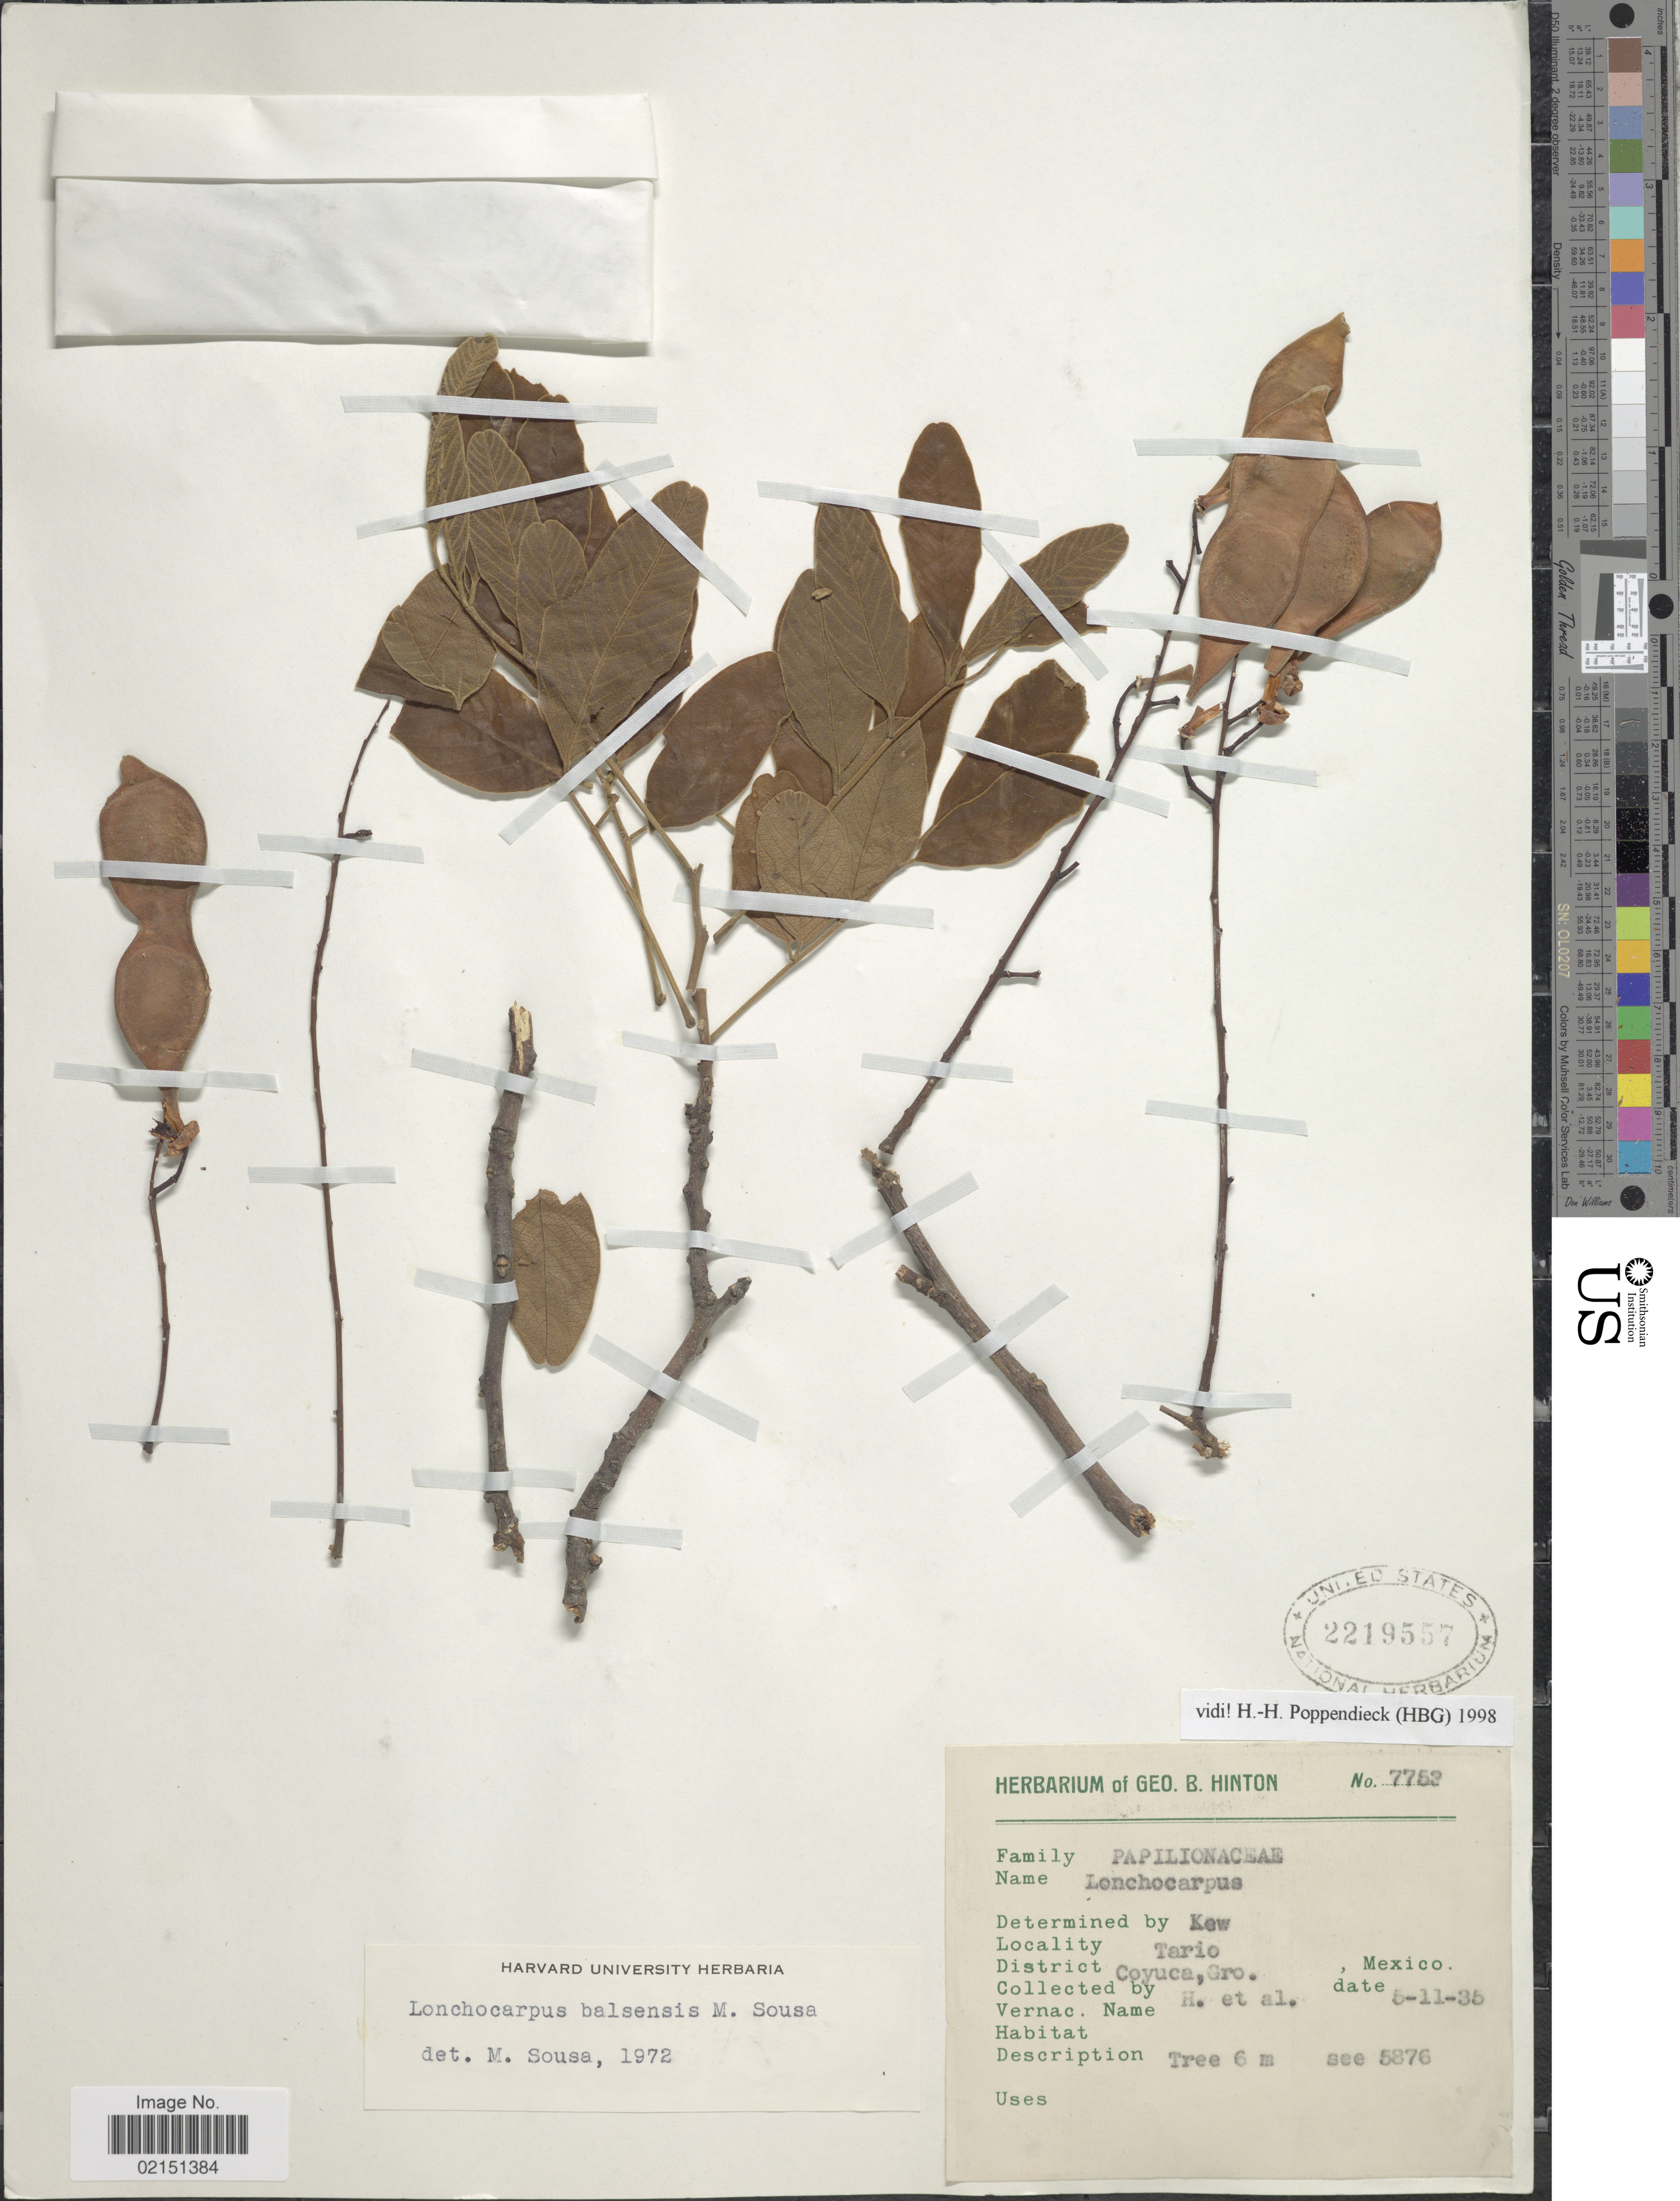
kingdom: Plantae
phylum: Tracheophyta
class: Magnoliopsida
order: Fabales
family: Fabaceae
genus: Lonchocarpus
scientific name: Lonchocarpus balsensis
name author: M. Sousa & J.C. Soto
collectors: G. B. Hinton & et al.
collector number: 7752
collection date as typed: Transcribed d/m/y: 11/5/35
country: Mexico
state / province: Guerrero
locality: Tario, District Coyuca, Gro., Mexico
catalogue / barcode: US 2219557